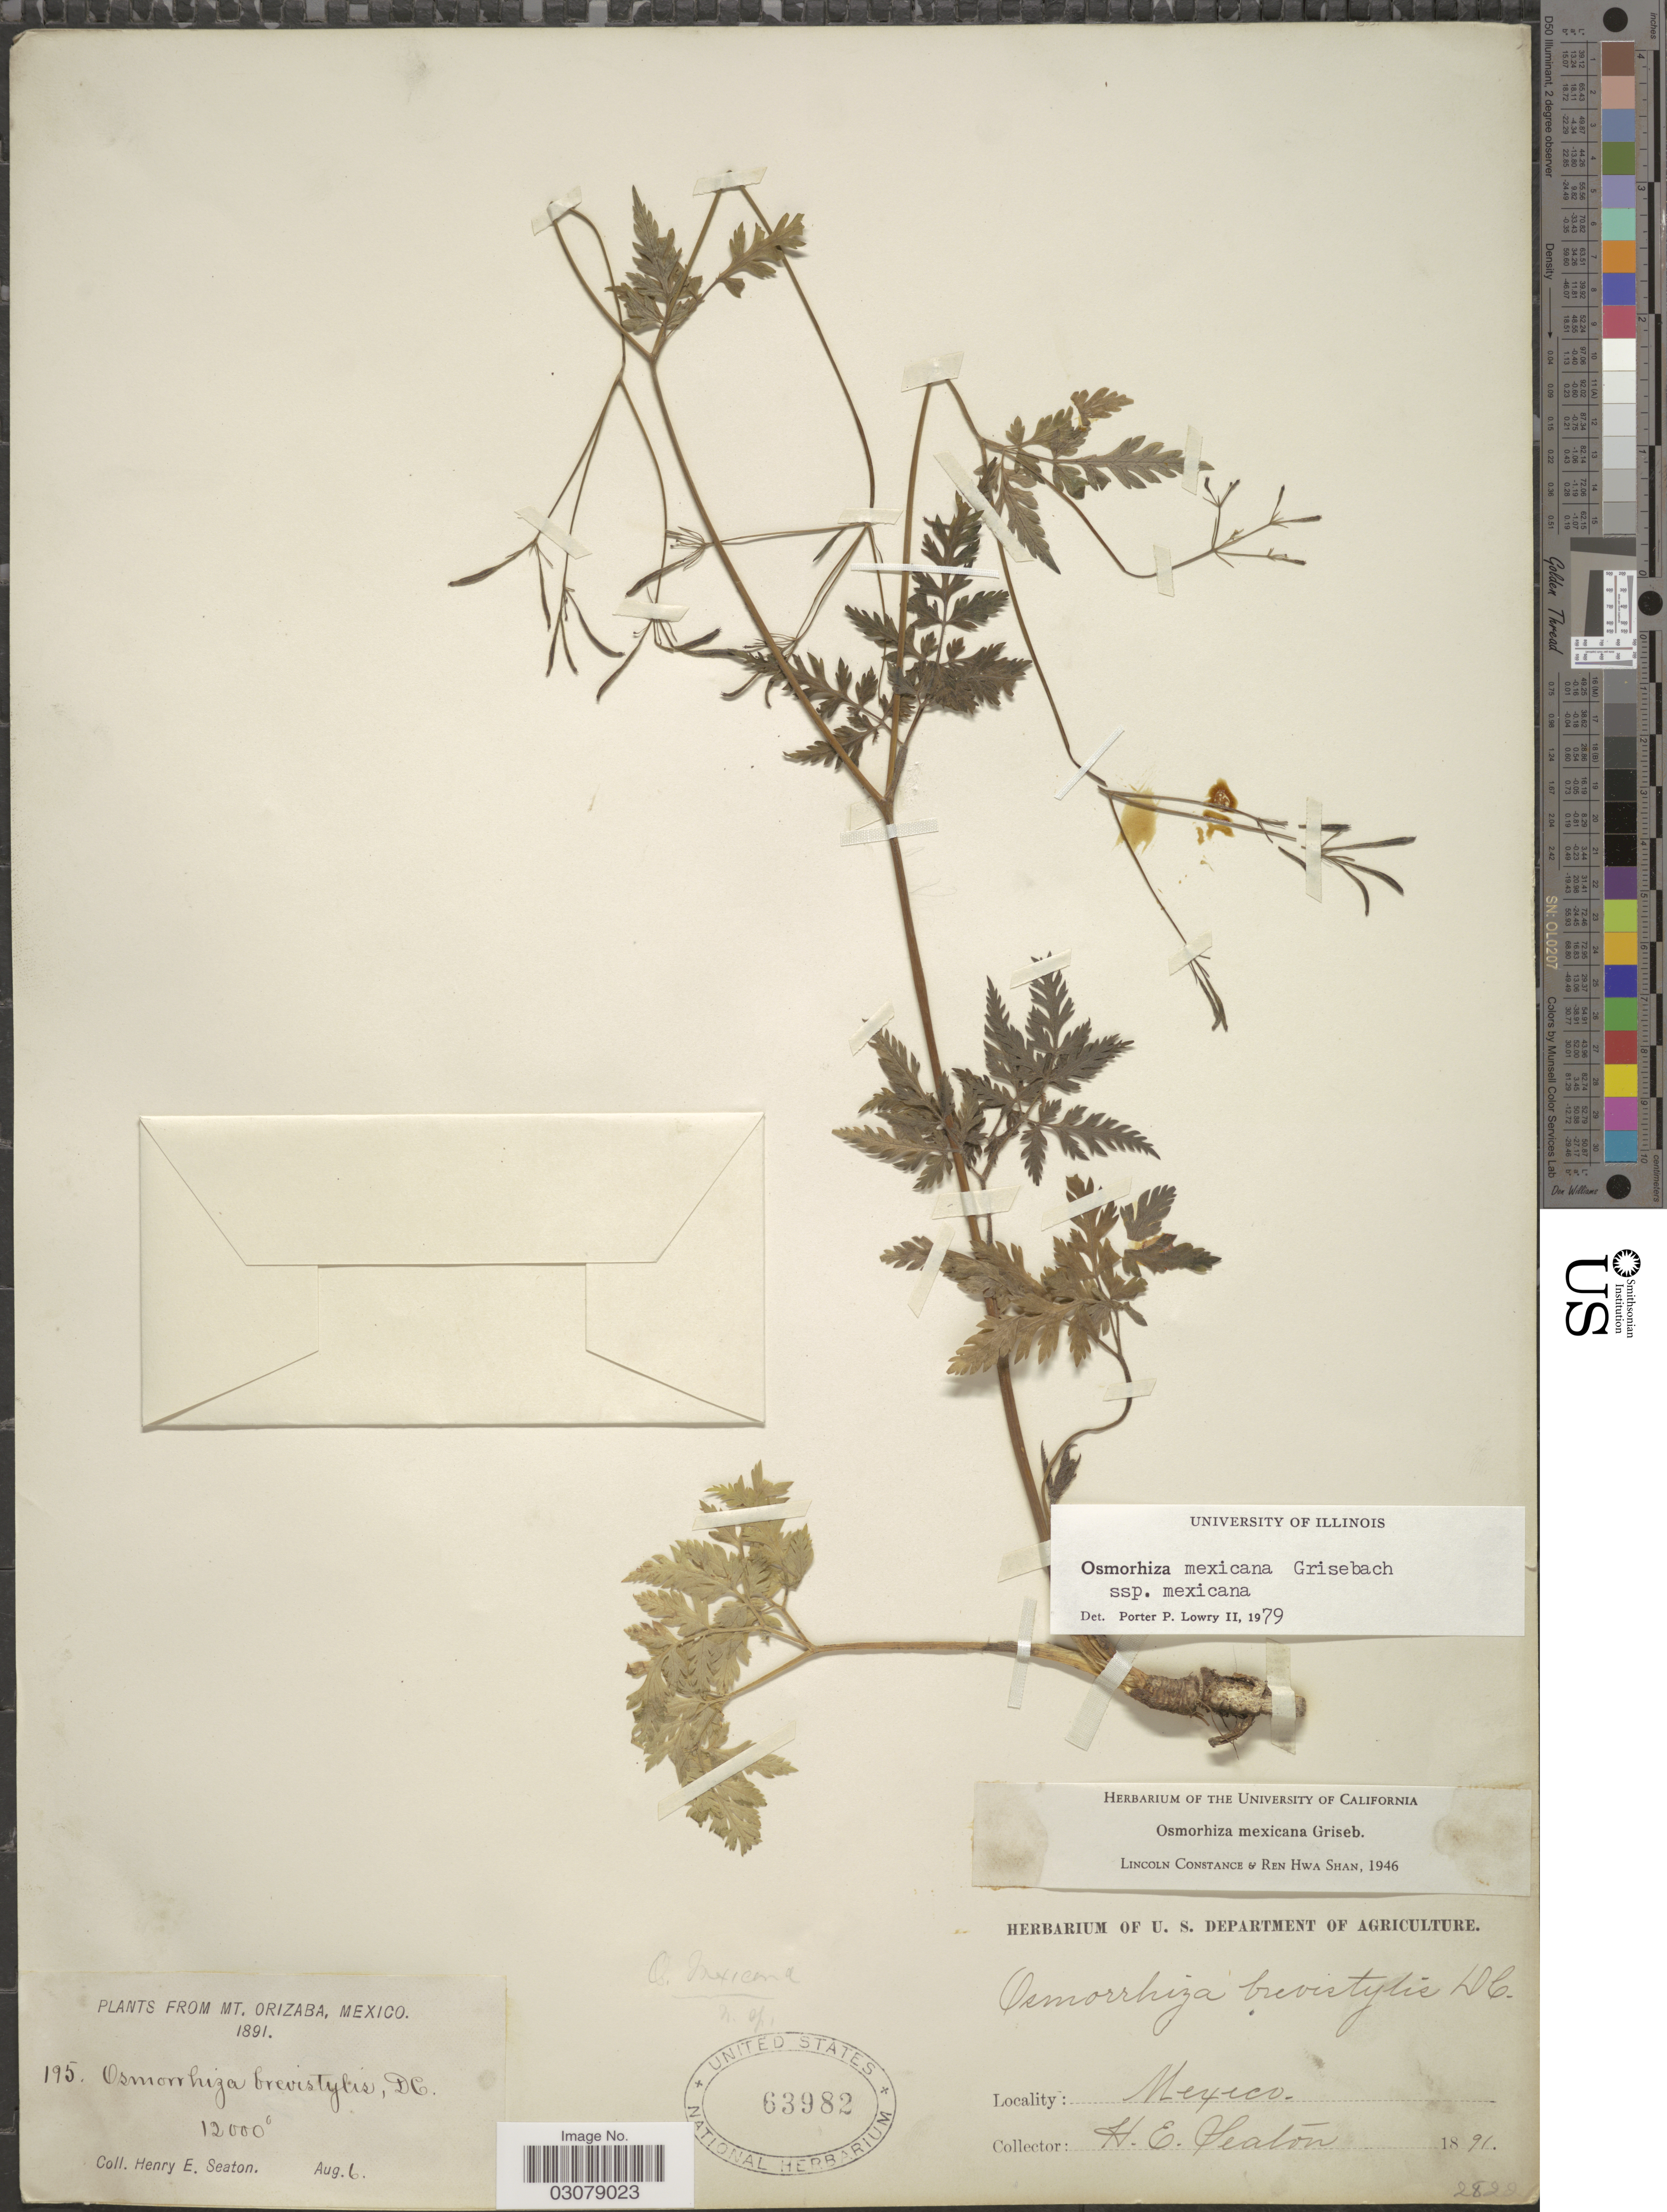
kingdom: Plantae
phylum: Tracheophyta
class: Magnoliopsida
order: Apiales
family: Apiaceae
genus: Osmorhiza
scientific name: Osmorhiza mexicana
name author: Griseb.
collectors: H. E. Seaton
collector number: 195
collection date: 1891-08-06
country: Mexico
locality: From Mt. Orizaba.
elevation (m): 3658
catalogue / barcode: US 63982